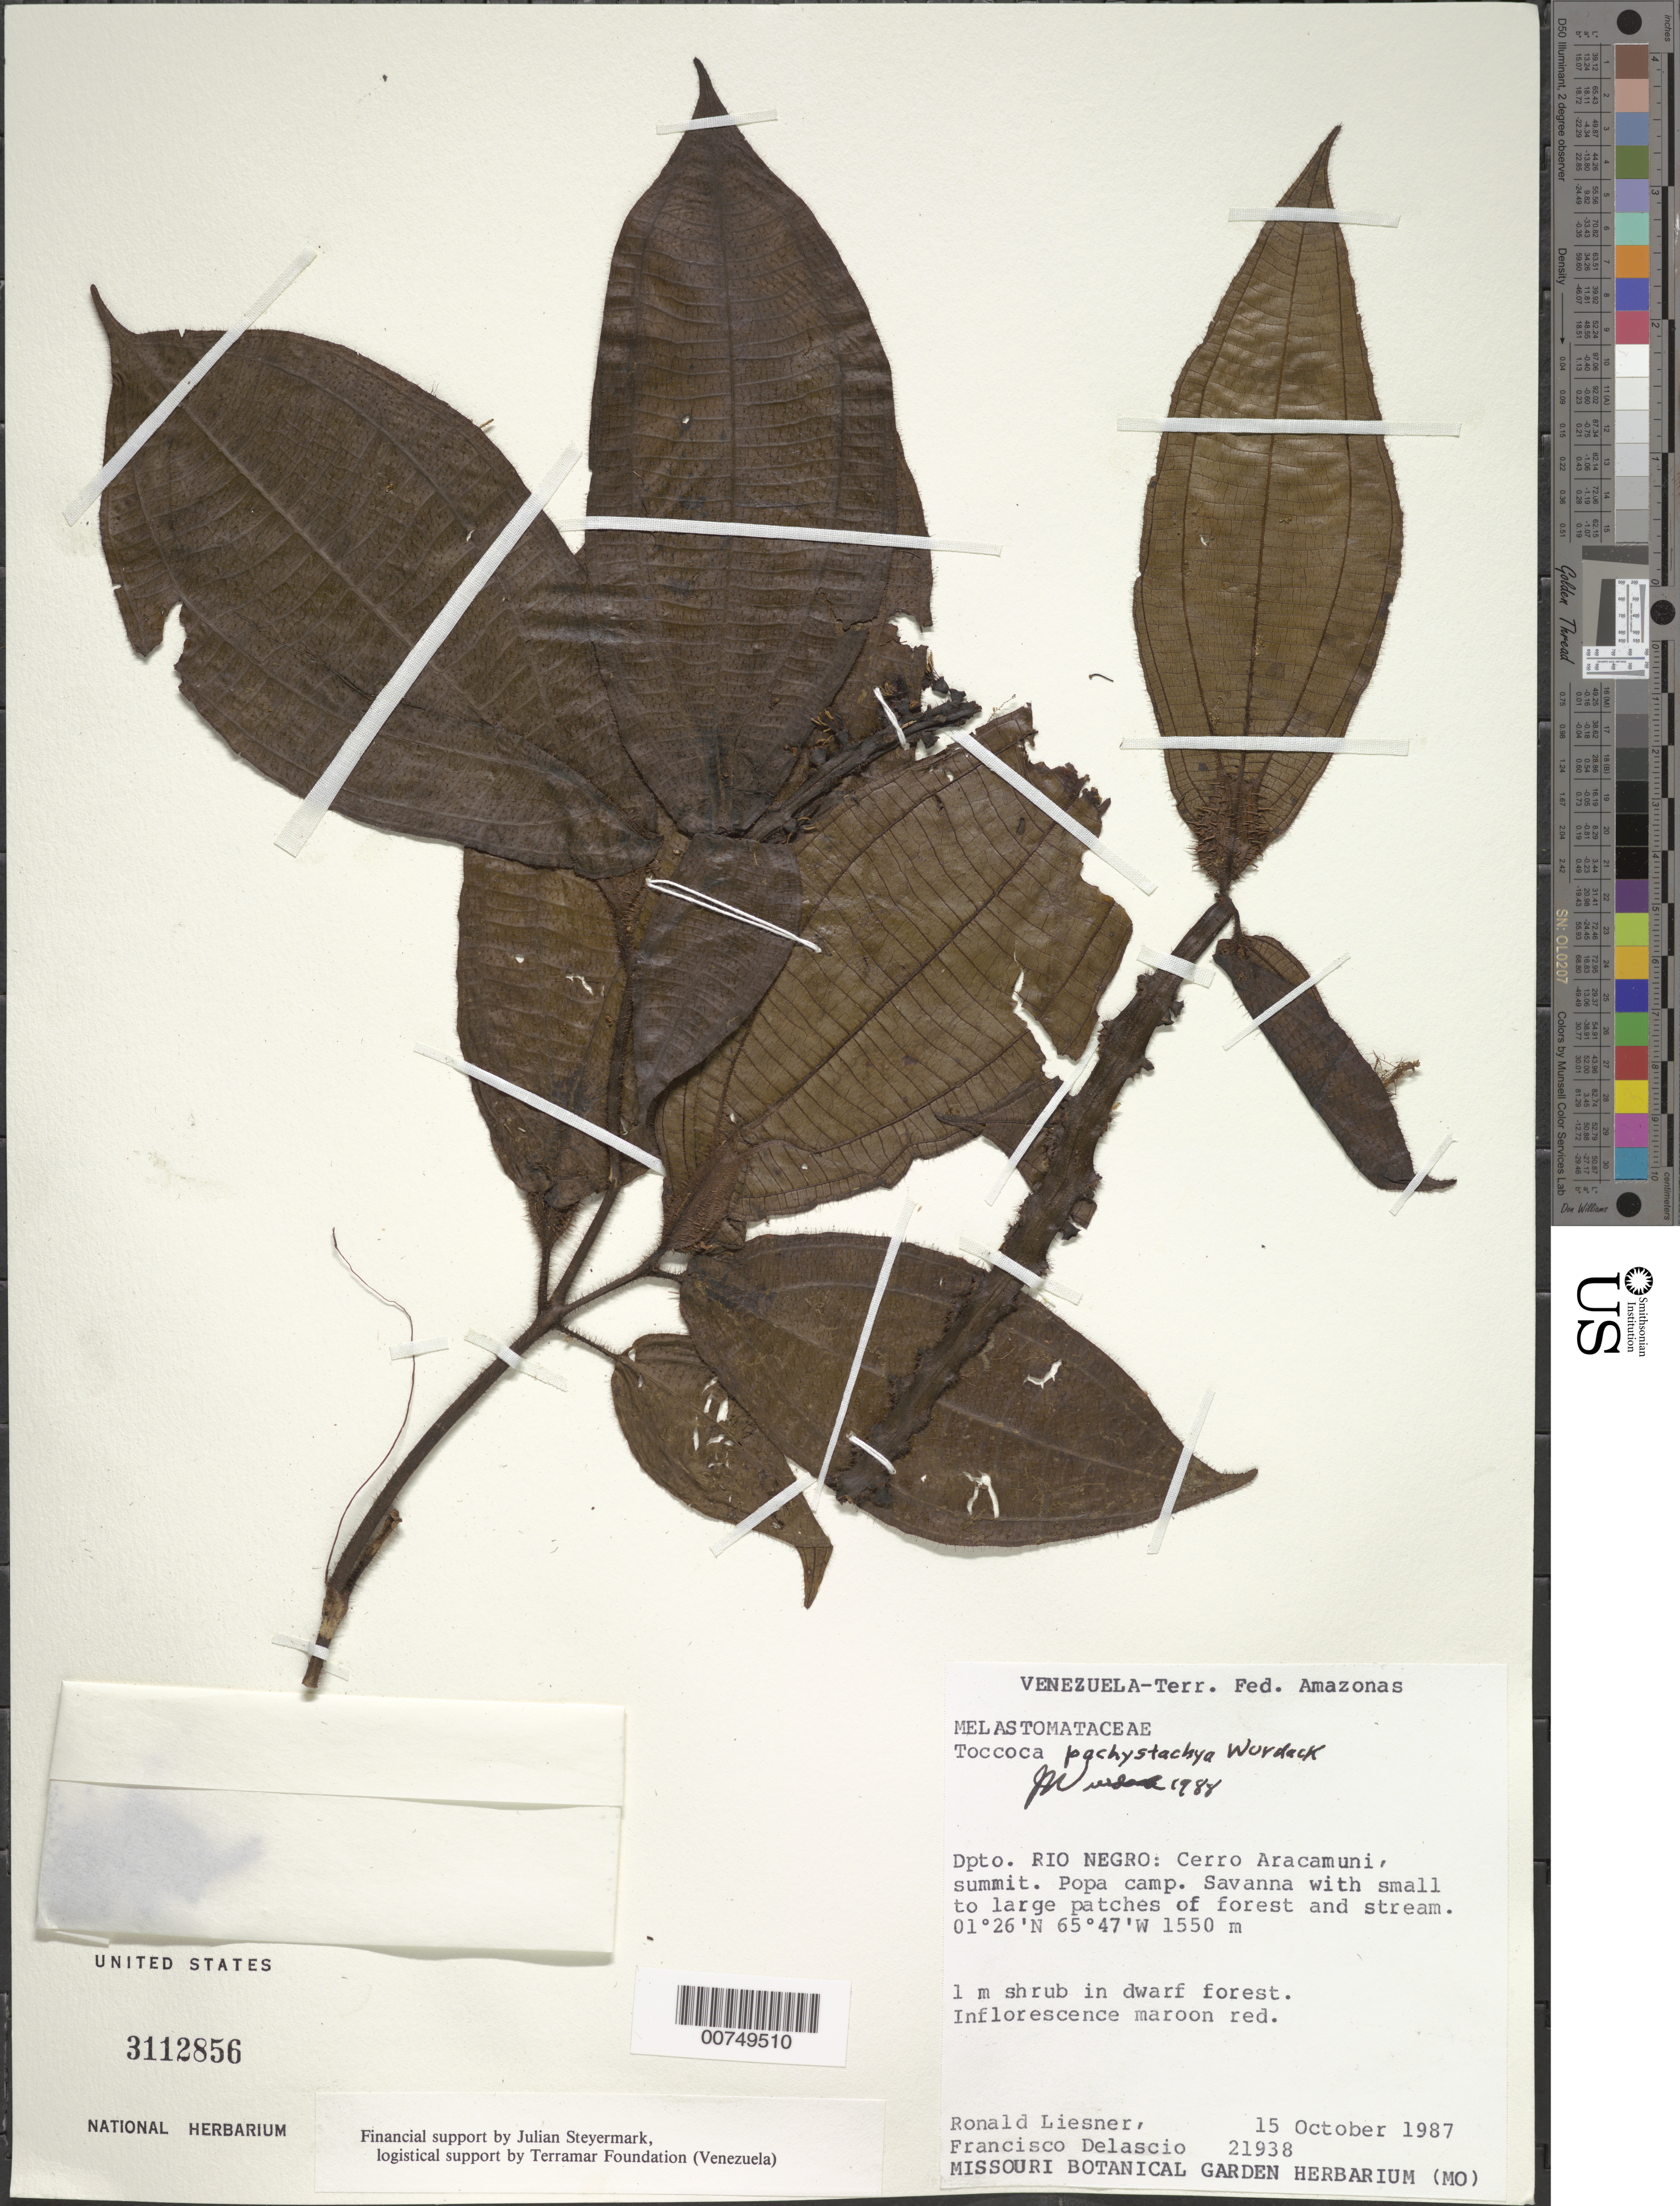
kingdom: Plantae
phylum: Tracheophyta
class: Magnoliopsida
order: Myrtales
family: Melastomataceae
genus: Tococa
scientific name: Tococa pachystachya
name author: Wurdack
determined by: Wurdack, John J., (US), US (UNITED STATES)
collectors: R. L. Liesner & F. Delascio C.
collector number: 21938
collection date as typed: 15-Oct-87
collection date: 1987-10-15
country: Venezuela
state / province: Amazonas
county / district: Río Negro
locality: Cerro Aracamuni, Popa camp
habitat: Savanna with small to large patches of forest and stream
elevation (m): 1550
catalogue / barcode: US 3112856